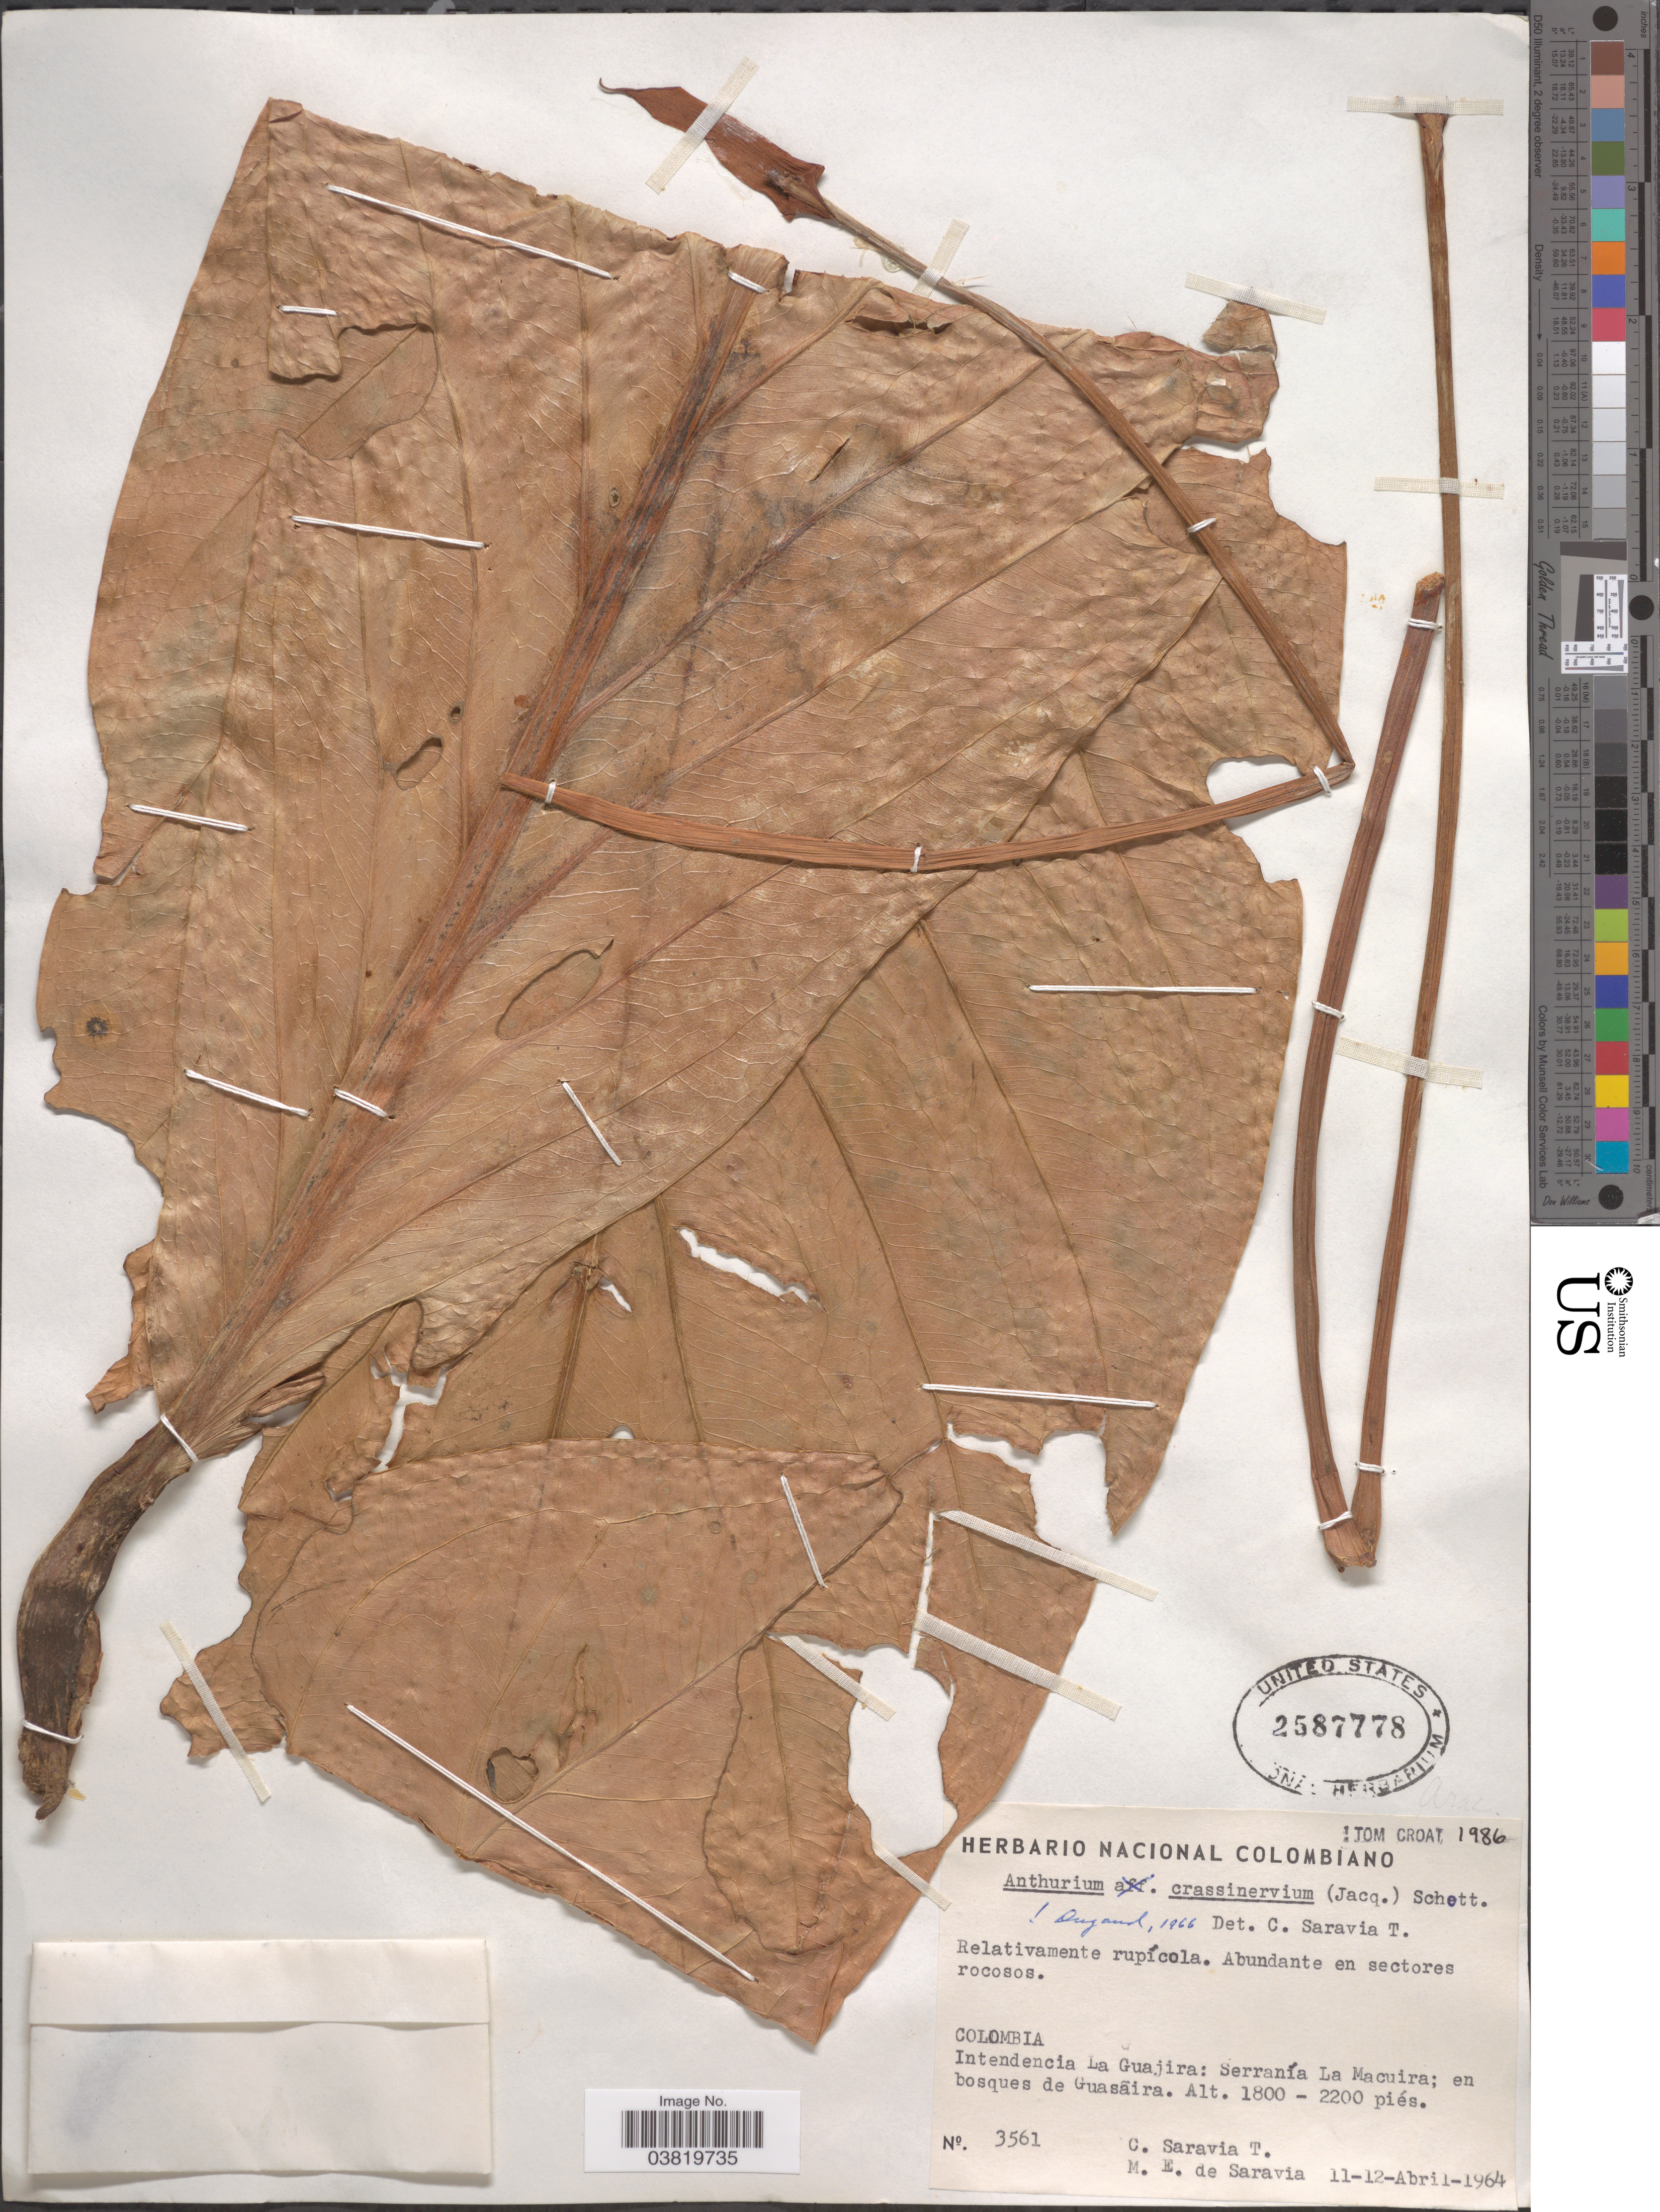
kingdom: Plantae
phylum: Tracheophyta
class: Liliopsida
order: Alismatales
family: Araceae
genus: Anthurium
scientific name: Anthurium crassinervium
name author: (Jacq.) Schott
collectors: C. Saravia T. & M. de Saravia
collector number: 3561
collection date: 1964-04-11/1964-04-12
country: Colombia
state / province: La Guajira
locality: Intendencia La Gaujira: Serranía La Macuira; en bosques de Guasãira.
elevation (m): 549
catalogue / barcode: US 2587778